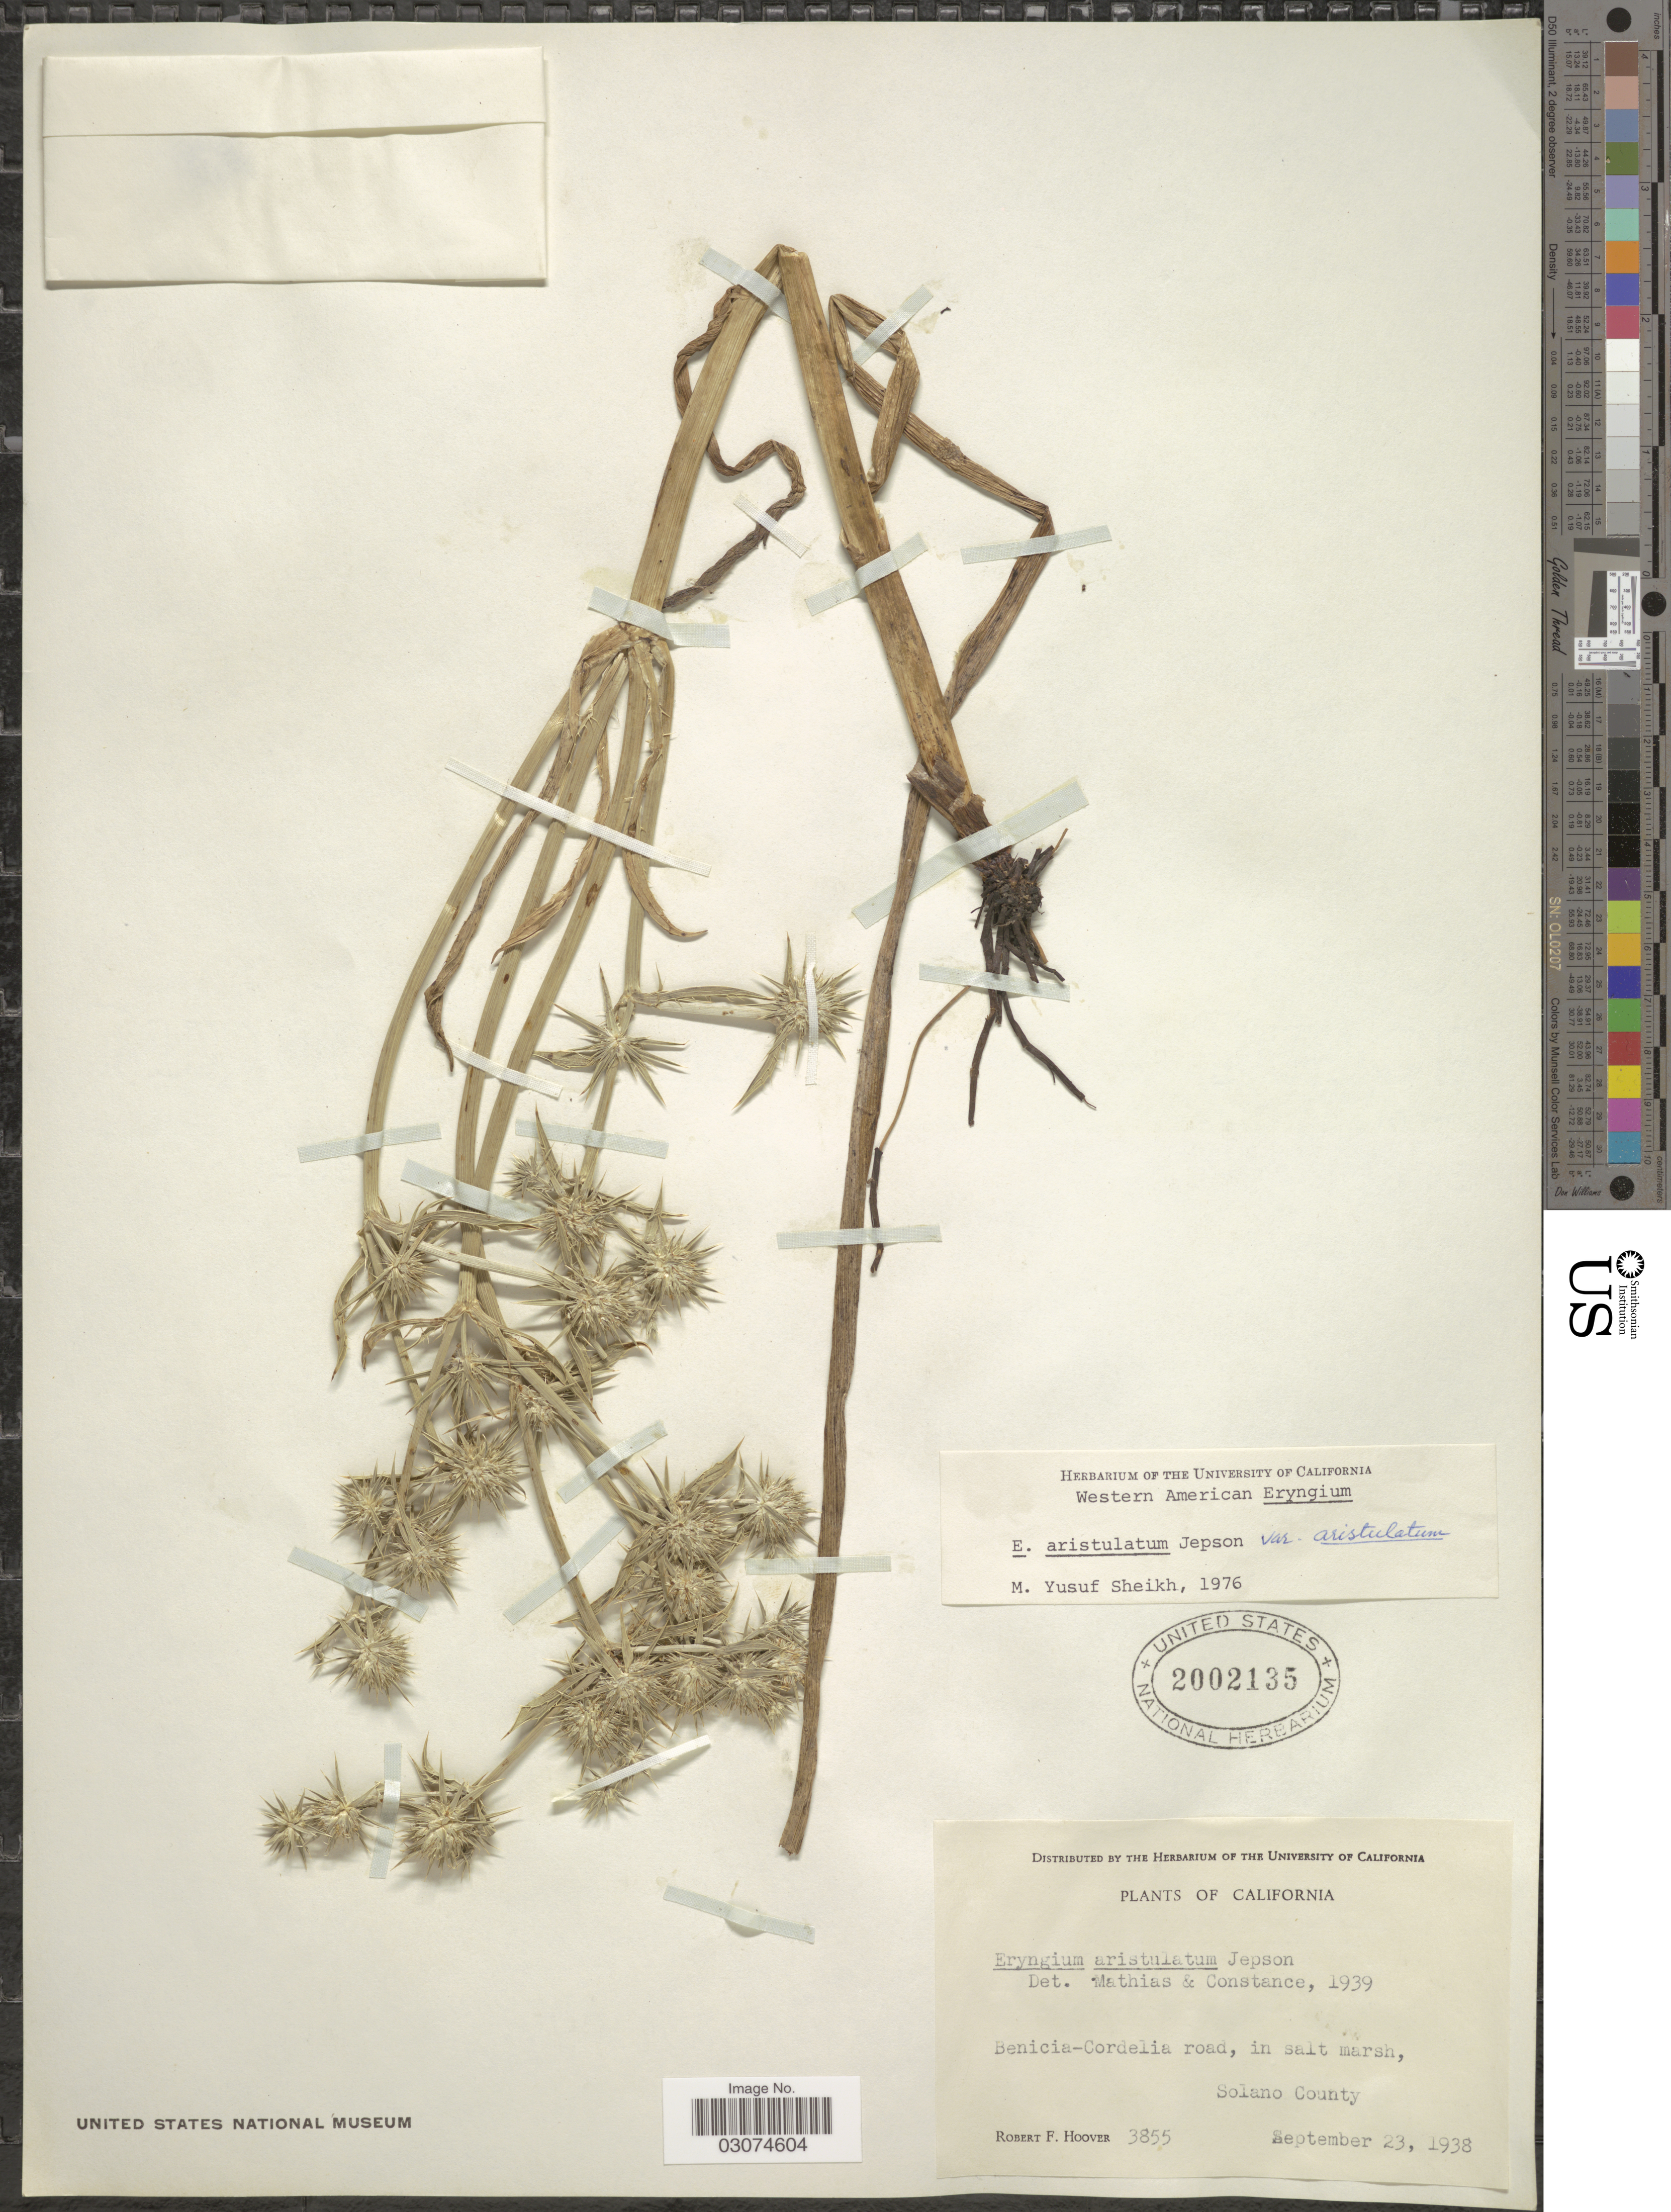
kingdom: Plantae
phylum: Tracheophyta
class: Magnoliopsida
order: Apiales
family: Apiaceae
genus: Eryngium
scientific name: Eryngium aristulatum var. aristulatum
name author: Jeps.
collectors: R. F. Hoover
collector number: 3855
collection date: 1938-09-23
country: United States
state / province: California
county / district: Solano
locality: Benicia-Cordelia road, in salt marsh, Solano County.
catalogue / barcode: US 2002135